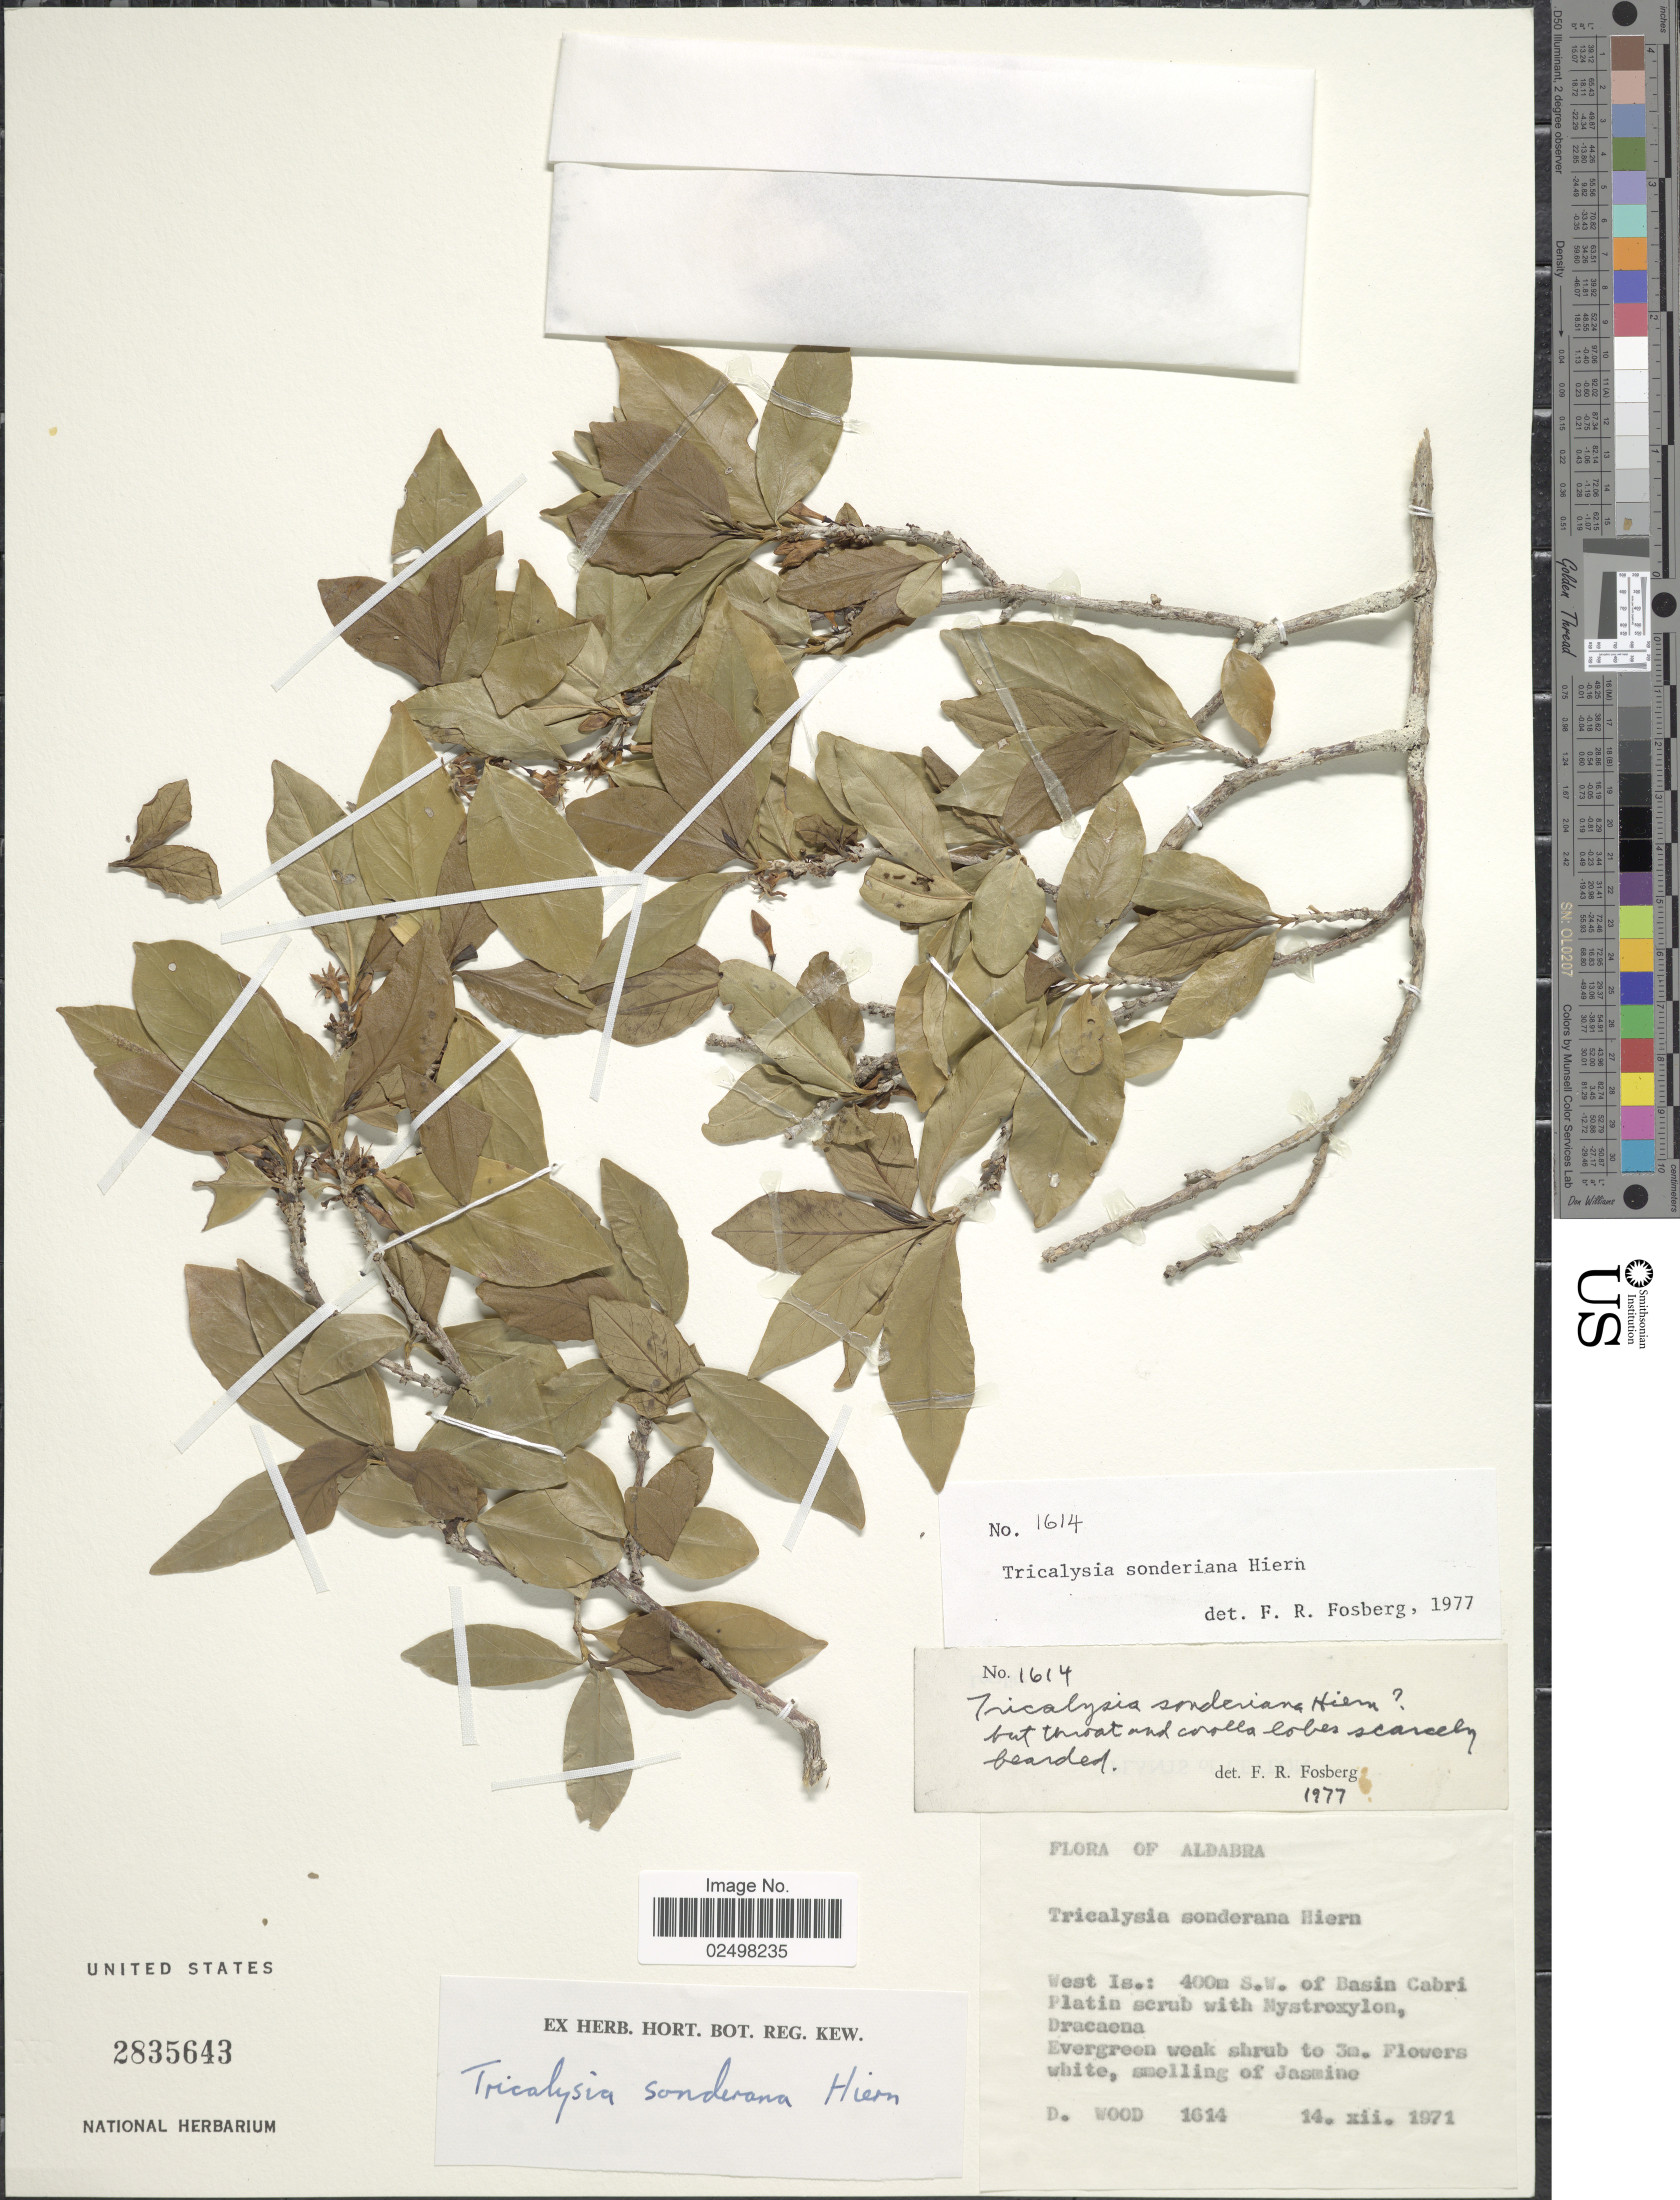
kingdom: Plantae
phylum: Tracheophyta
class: Magnoliopsida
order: Gentianales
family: Rubiaceae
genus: Tricalysia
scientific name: Tricalysia sonderiana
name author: Hiern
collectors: D. Wood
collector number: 1614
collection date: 1971-12-14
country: Seychelles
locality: Aldabra. West Is.: 400 m S.W. of Basin Cabri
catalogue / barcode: US 2835643